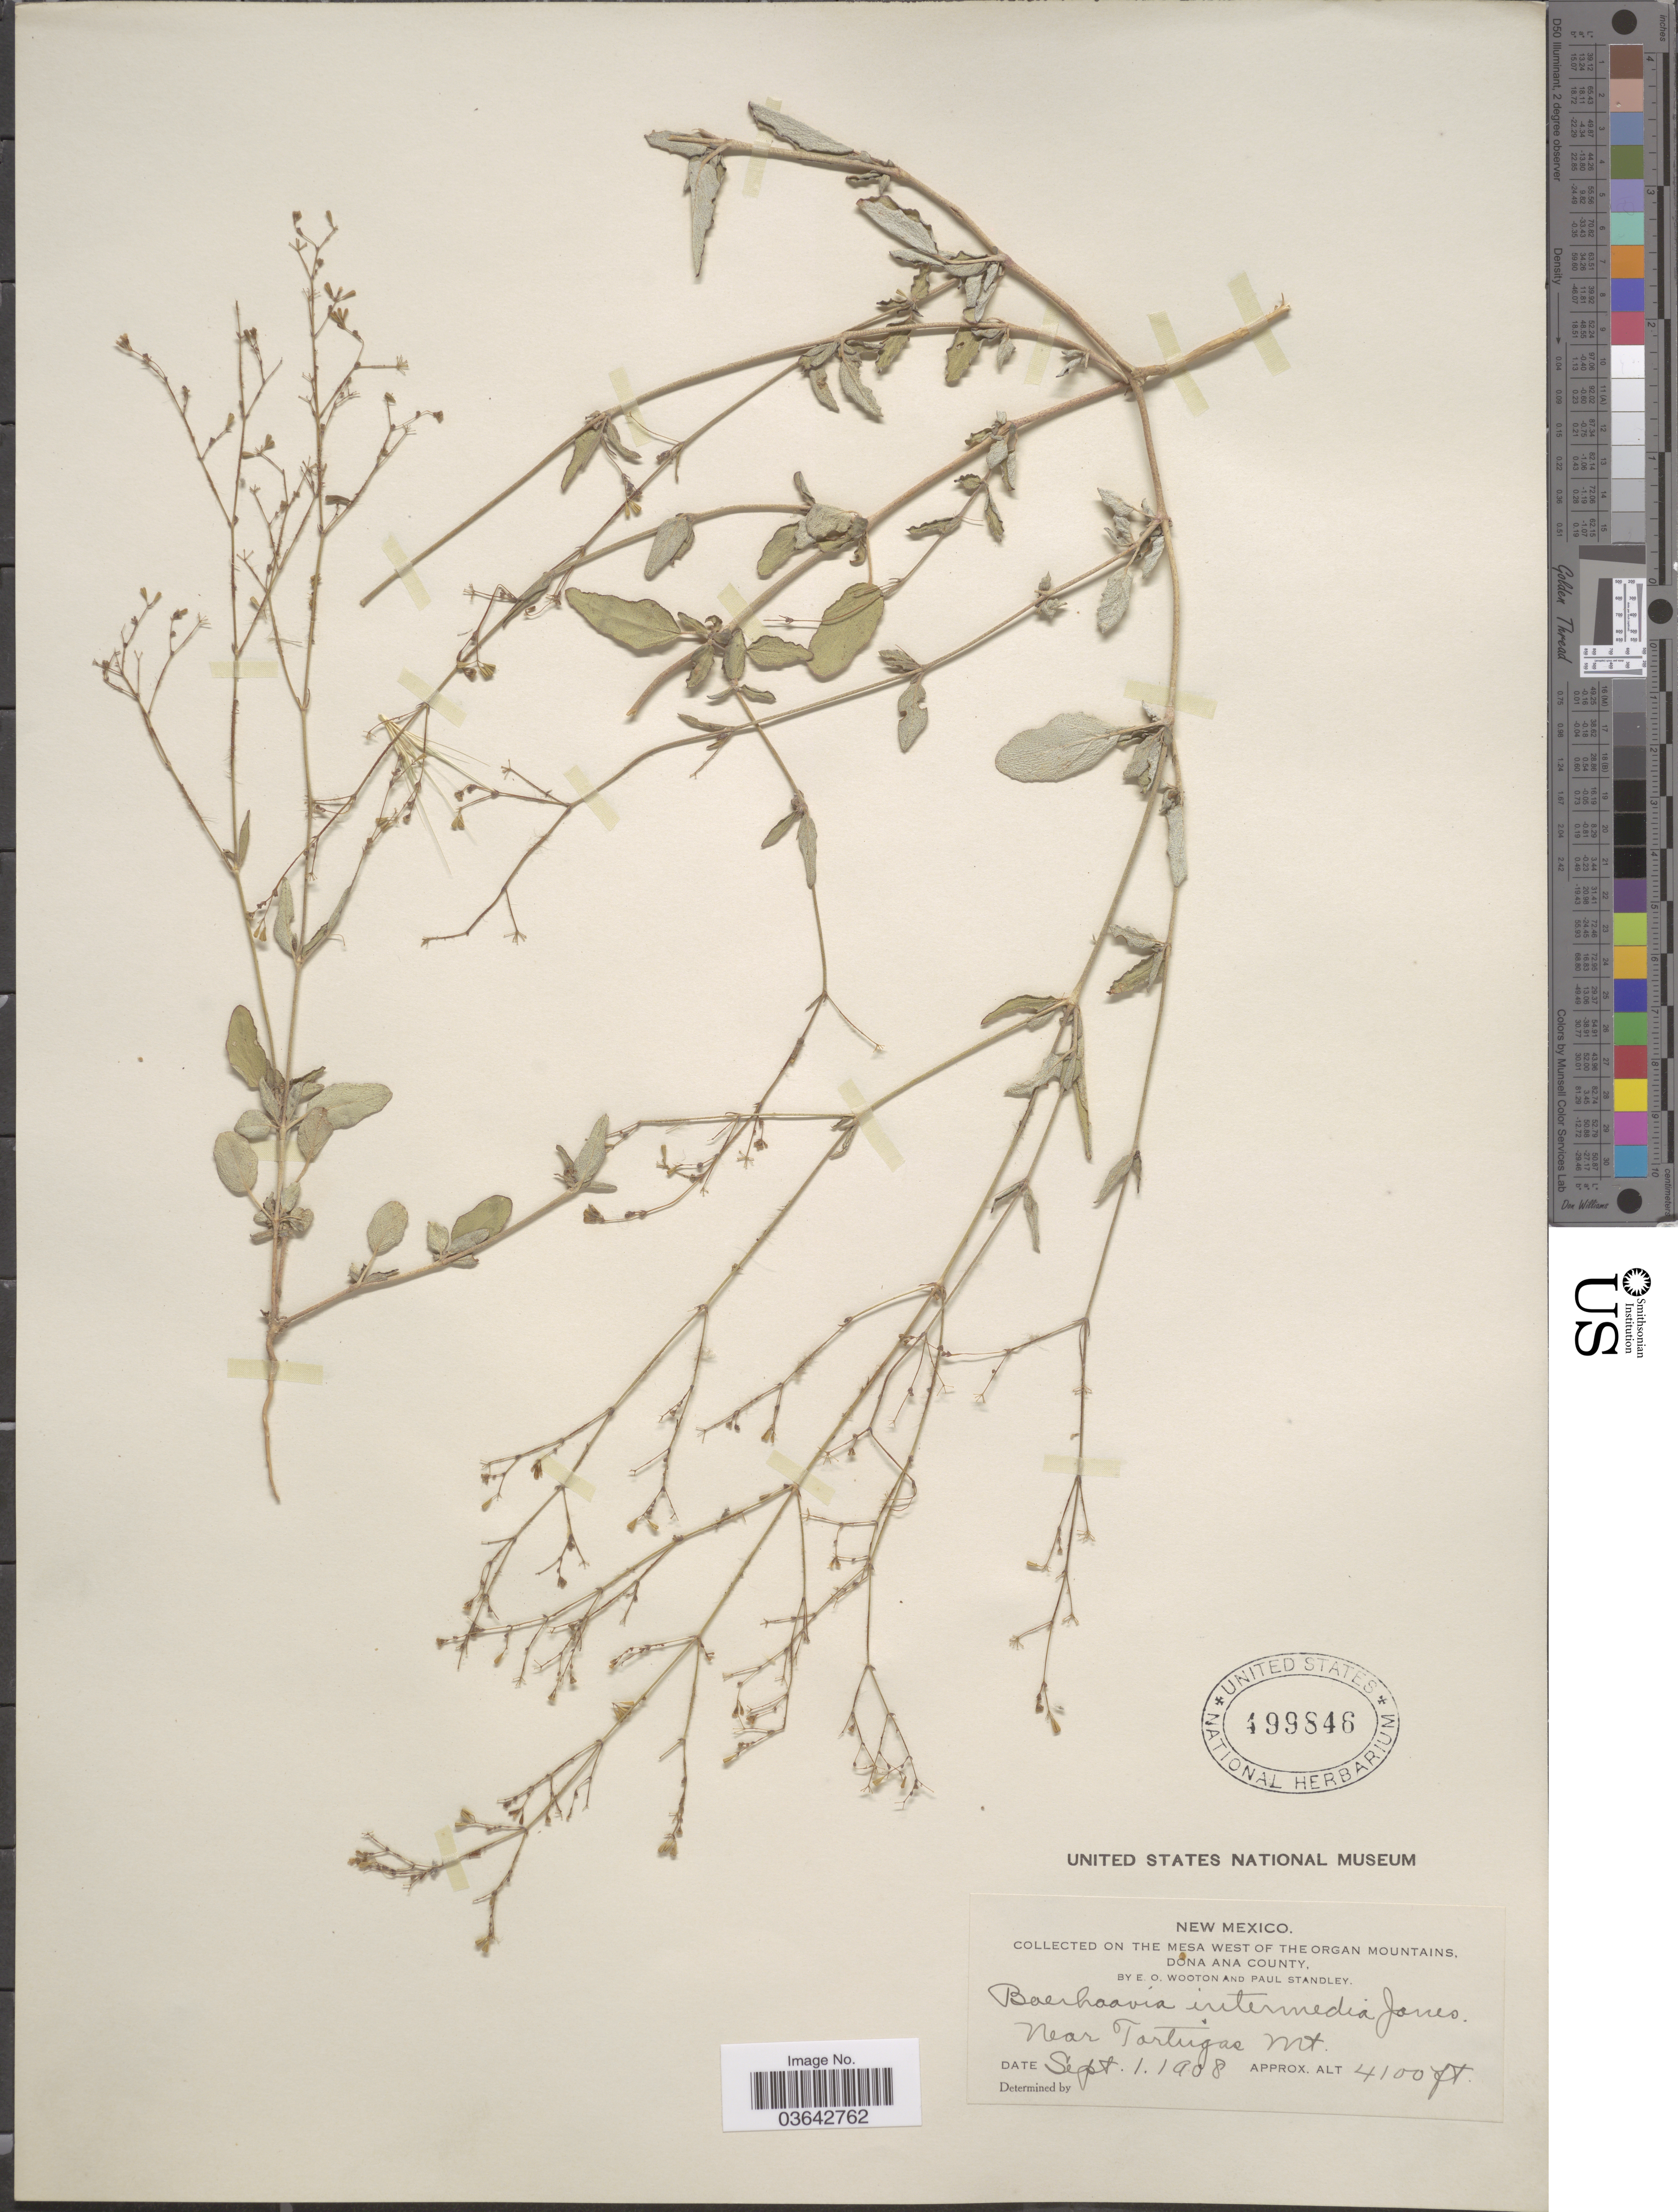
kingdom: Plantae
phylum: Tracheophyta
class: Magnoliopsida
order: Caryophyllales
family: Nyctaginaceae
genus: Boerhavia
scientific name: Boerhavia intermedia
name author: M.E. Jones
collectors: E. O. Wooton & P. C. Standley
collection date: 1908-09-01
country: United States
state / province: New Mexico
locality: The Mesa West of The Organ Mountains, Dona Ana County. Near Tortugas Mt.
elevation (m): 1250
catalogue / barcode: US 499846